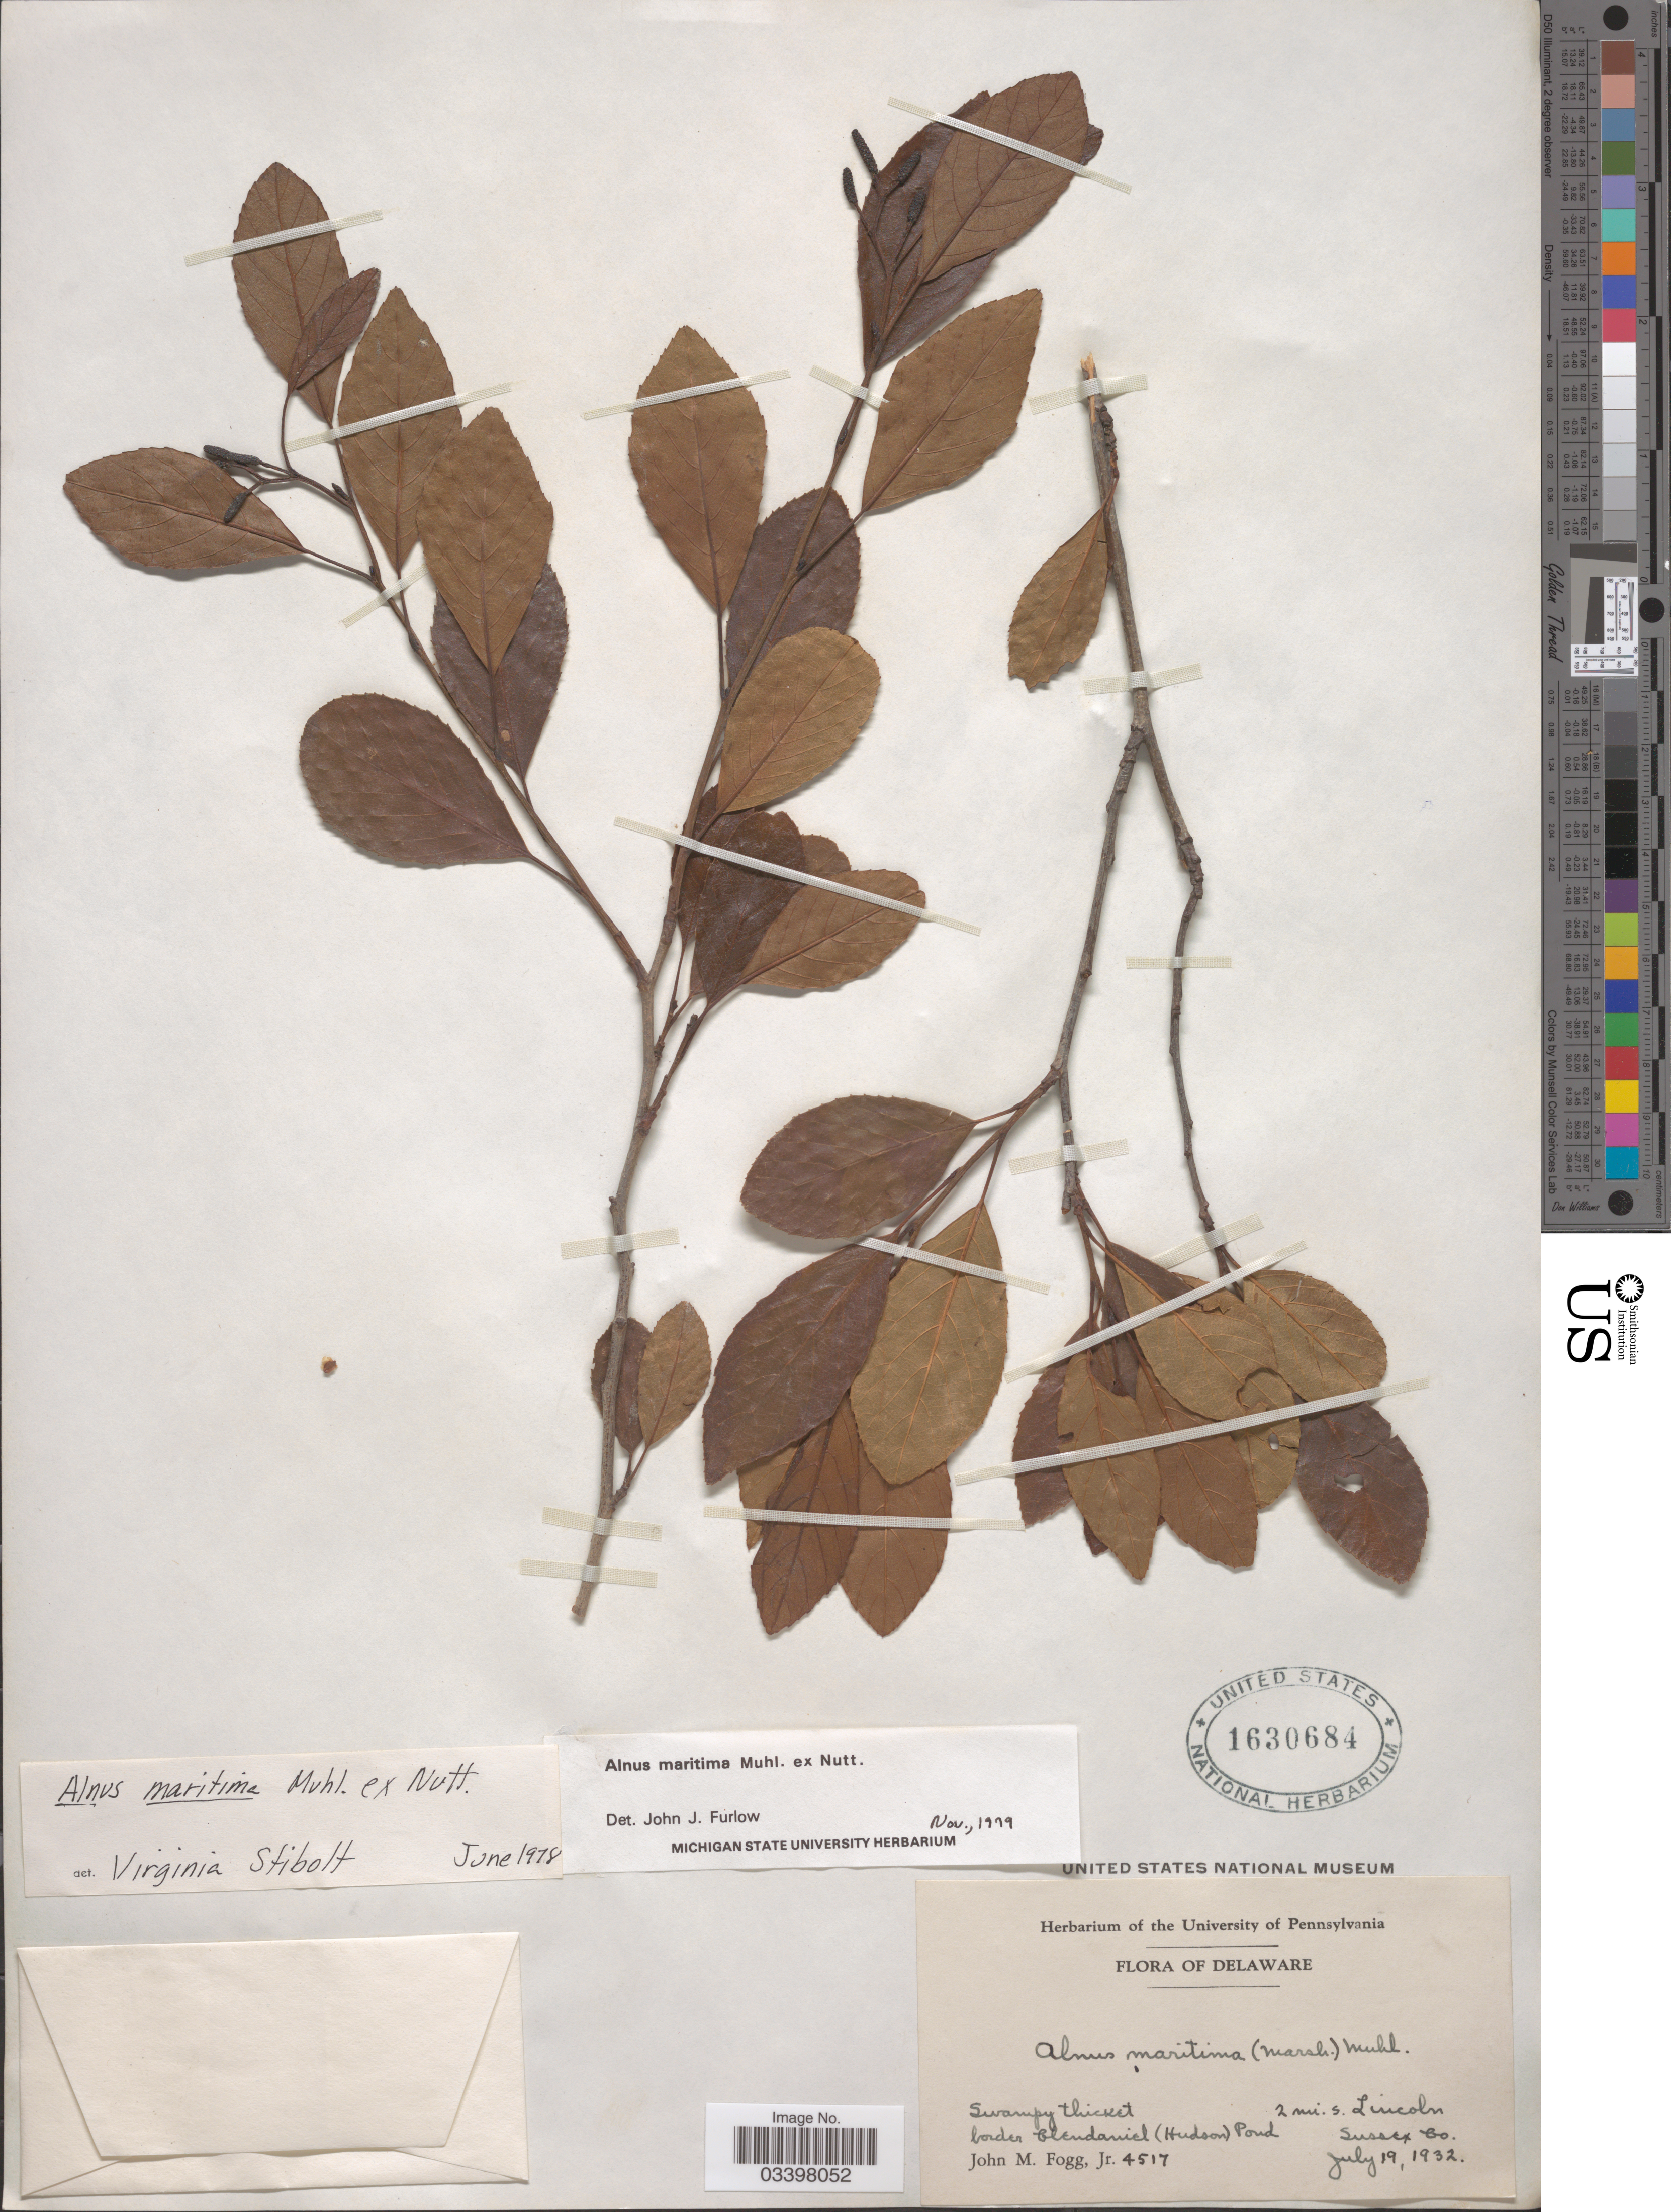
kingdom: Plantae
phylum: Tracheophyta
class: Magnoliopsida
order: Fagales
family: Betulaceae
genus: Alnus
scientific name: Alnus maritima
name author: (Marshall) Muhl. ex Nutt.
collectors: J. Fogg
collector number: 4517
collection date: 1932-07-19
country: United States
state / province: Delaware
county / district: Sussex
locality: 2 mi. s. Lincoln border Clendaniel (Hudson) Pond Sussex Co.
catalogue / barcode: US 1630684